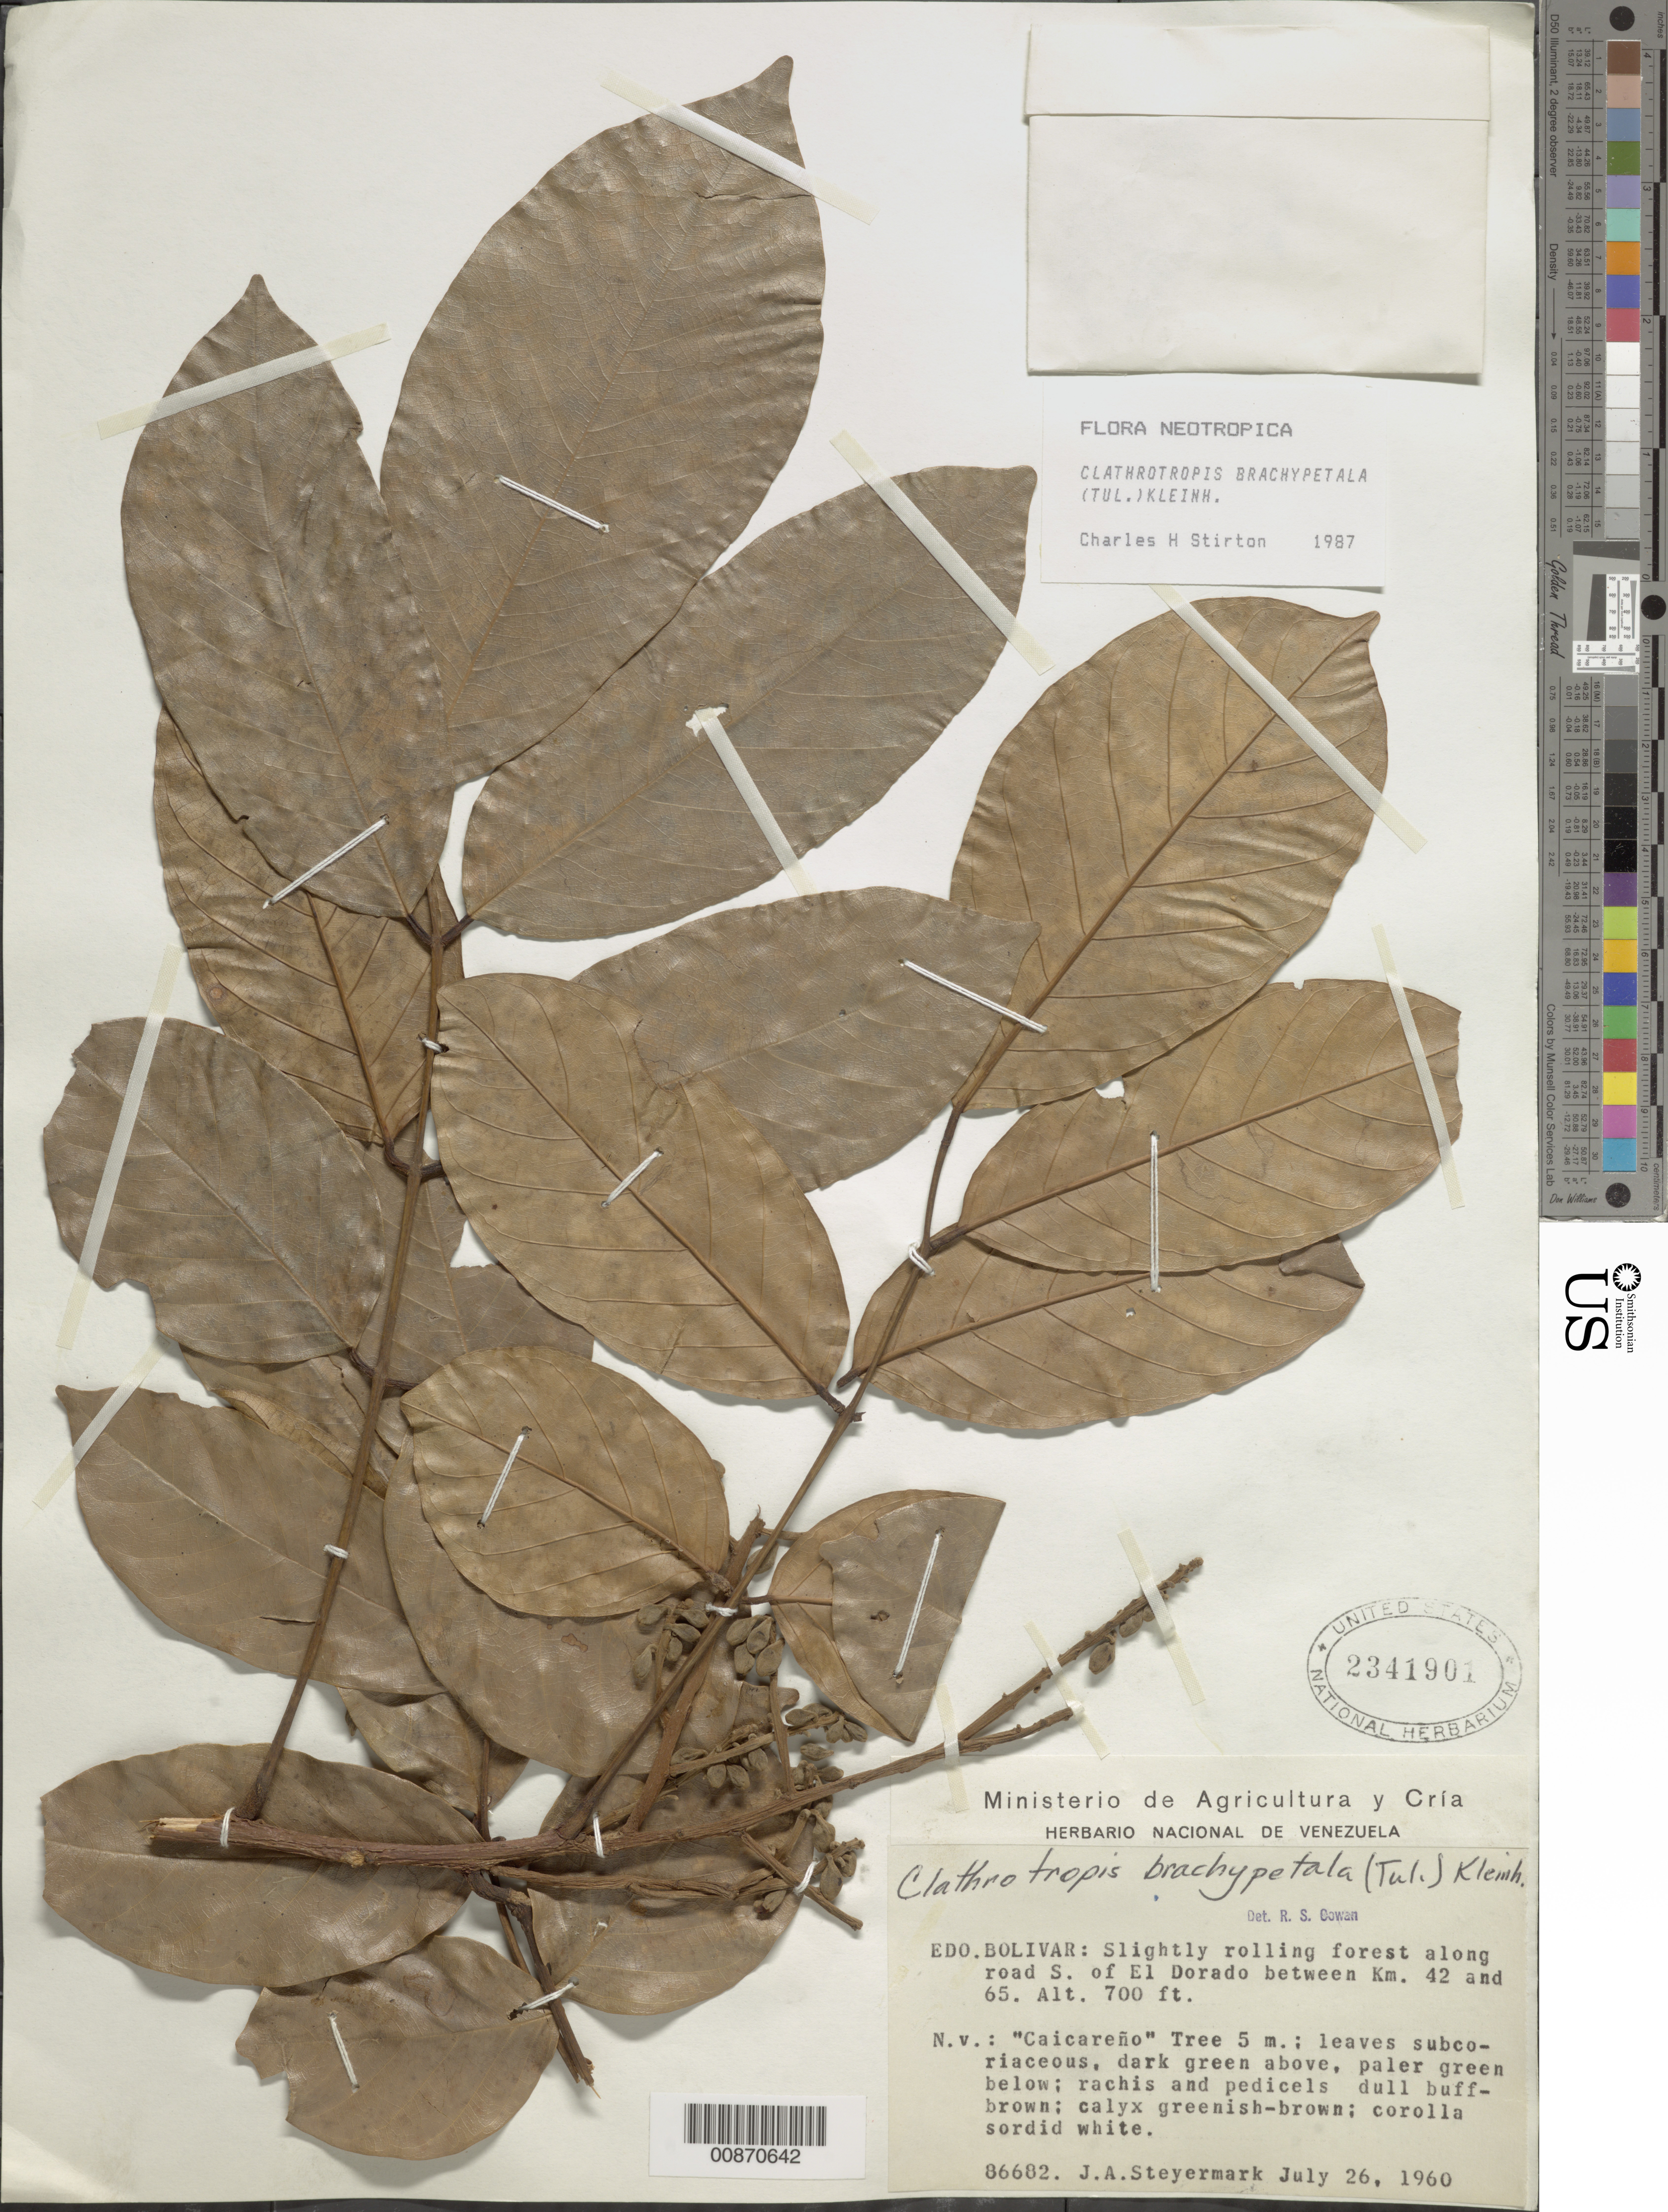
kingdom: Plantae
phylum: Tracheophyta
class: Magnoliopsida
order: Fabales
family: Fabaceae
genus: Clathrotropis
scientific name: Clathrotropis brachypetala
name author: (Tul.) Kleinh.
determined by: Stirton, Charles H.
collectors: J. Steyermark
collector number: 86682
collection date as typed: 26-Jul-60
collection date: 1960-07-26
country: Venezuela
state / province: Bolívar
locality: El Dorado, S of, km 42 to km 65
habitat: Slightly rolling forest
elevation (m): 213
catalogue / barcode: US 2341901